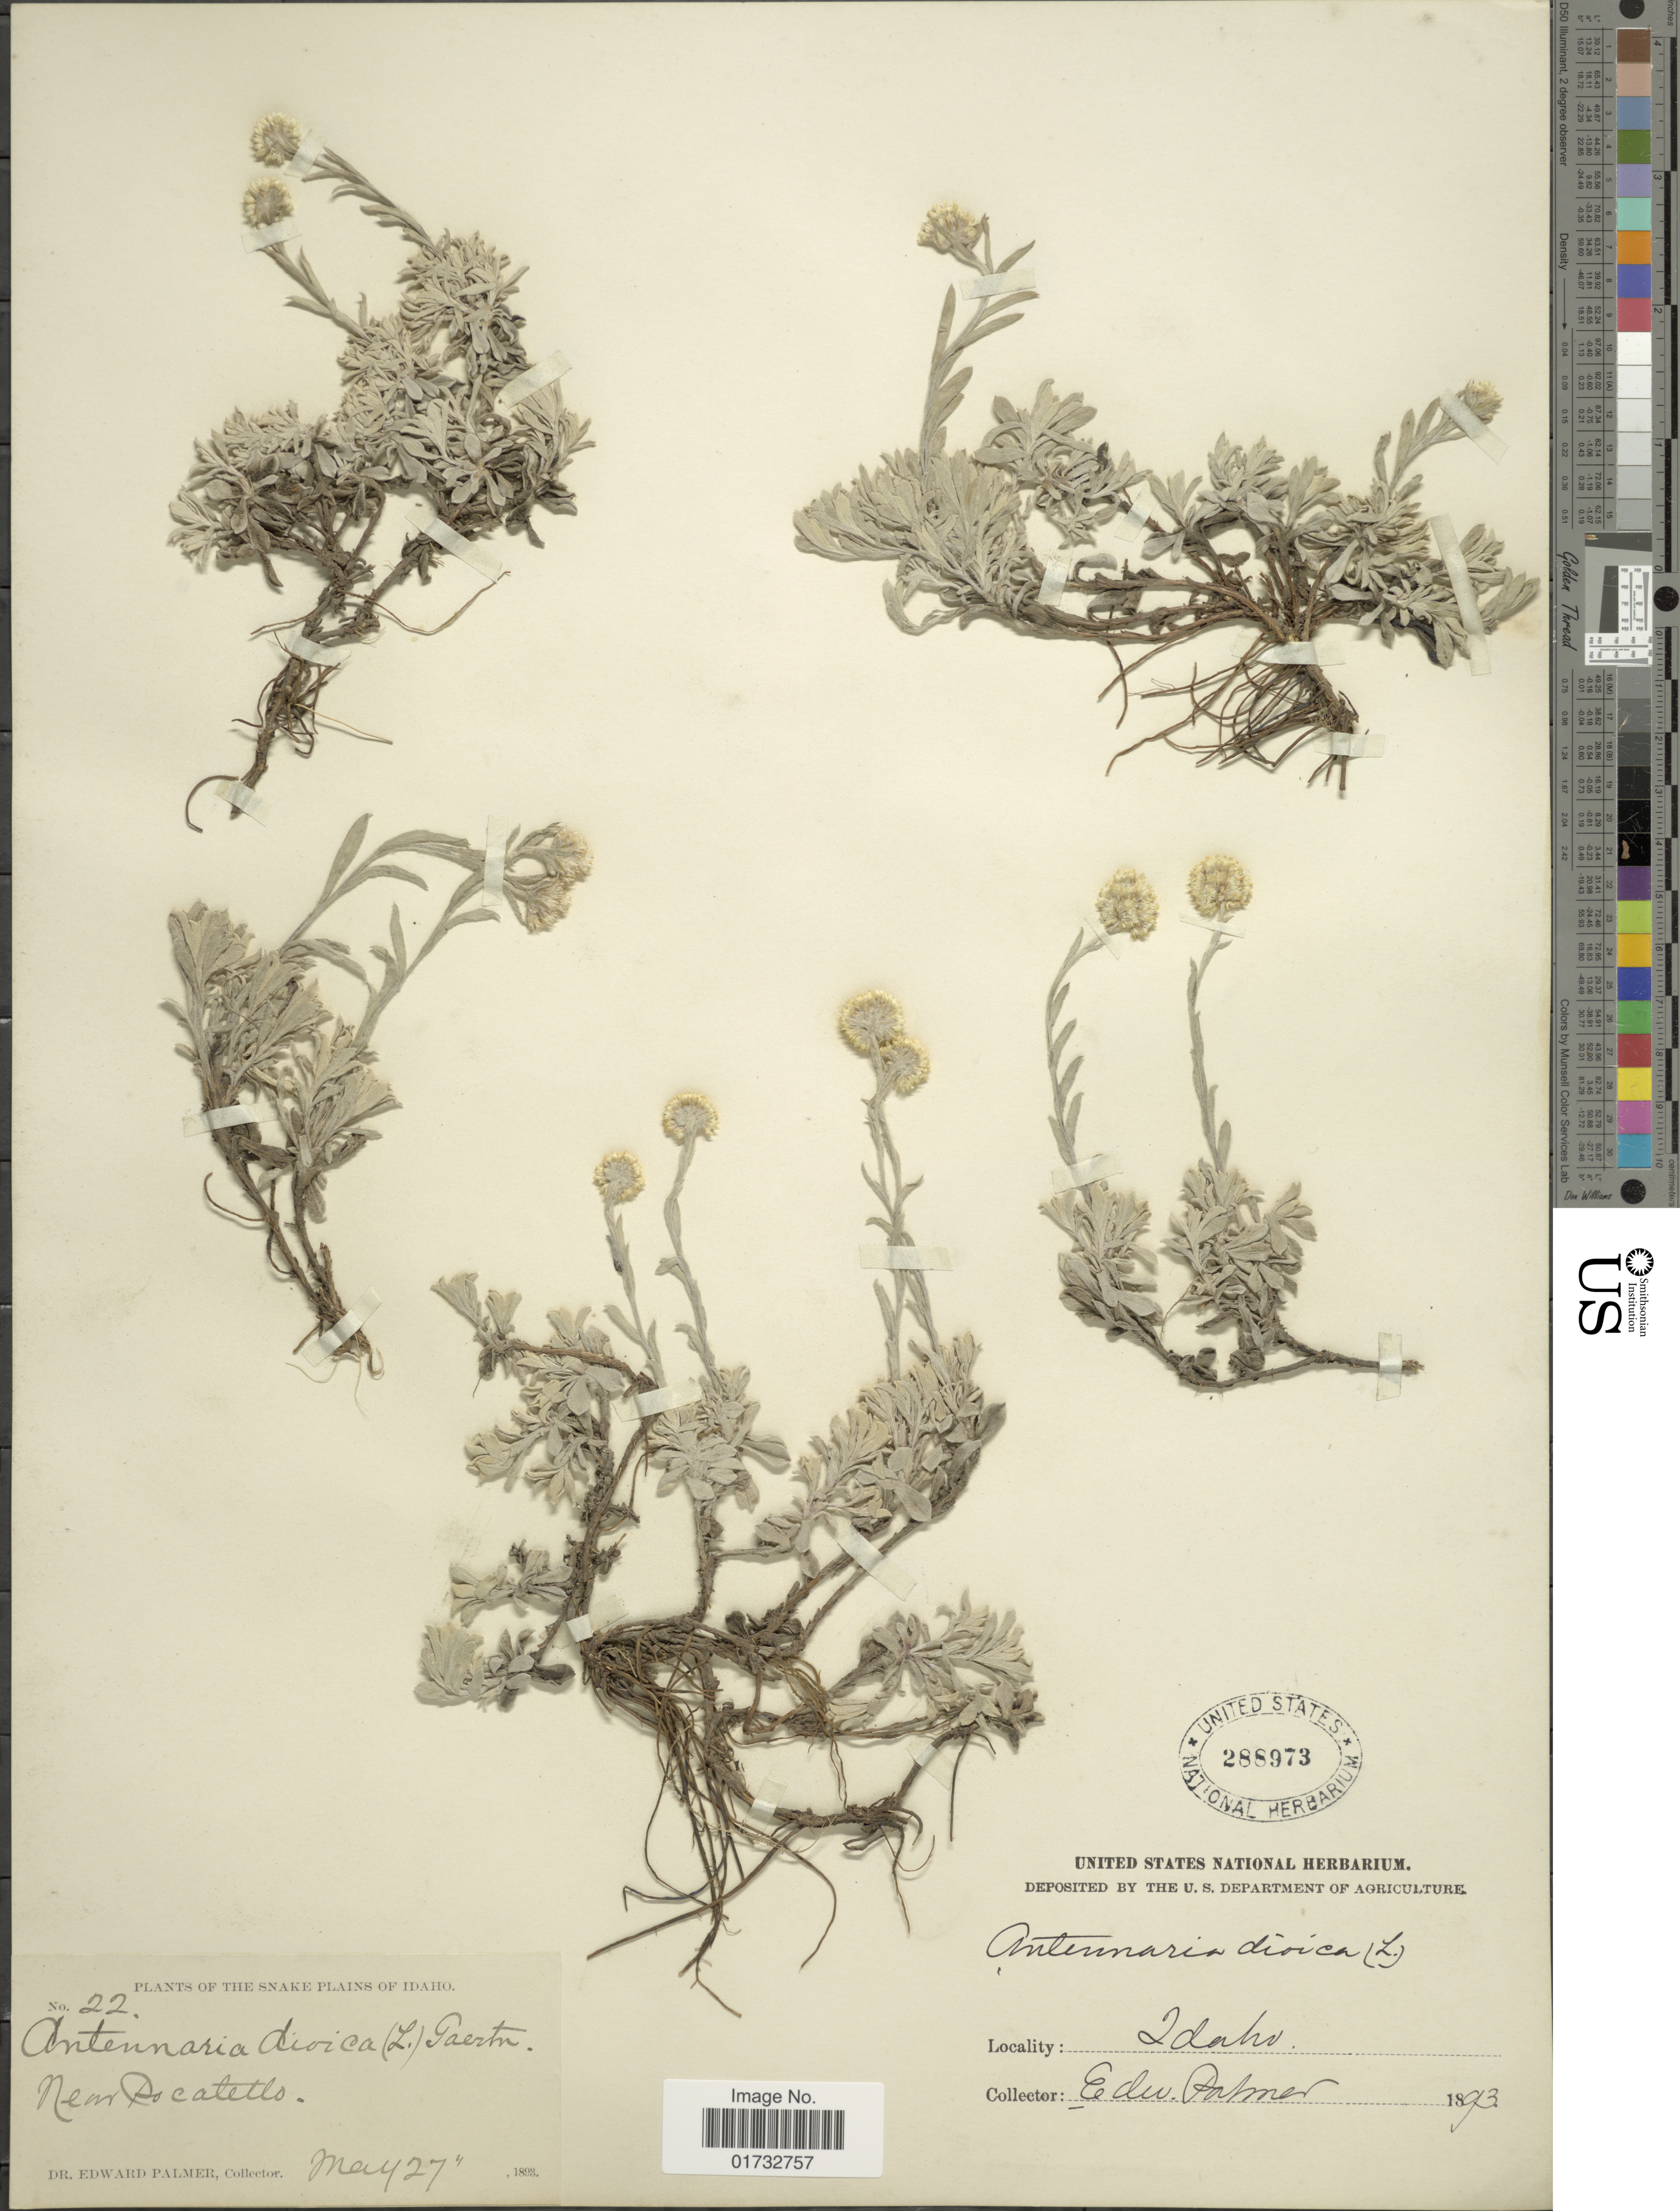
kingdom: Plantae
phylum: Tracheophyta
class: Magnoliopsida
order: Asterales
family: Asteraceae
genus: Antennaria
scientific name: Antennaria reflexa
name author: E.E. Nelson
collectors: E. Palmer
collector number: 22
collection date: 1893-05-27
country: United States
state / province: Idaho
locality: Snake Plains. Near Pocatello.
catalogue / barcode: US 288973